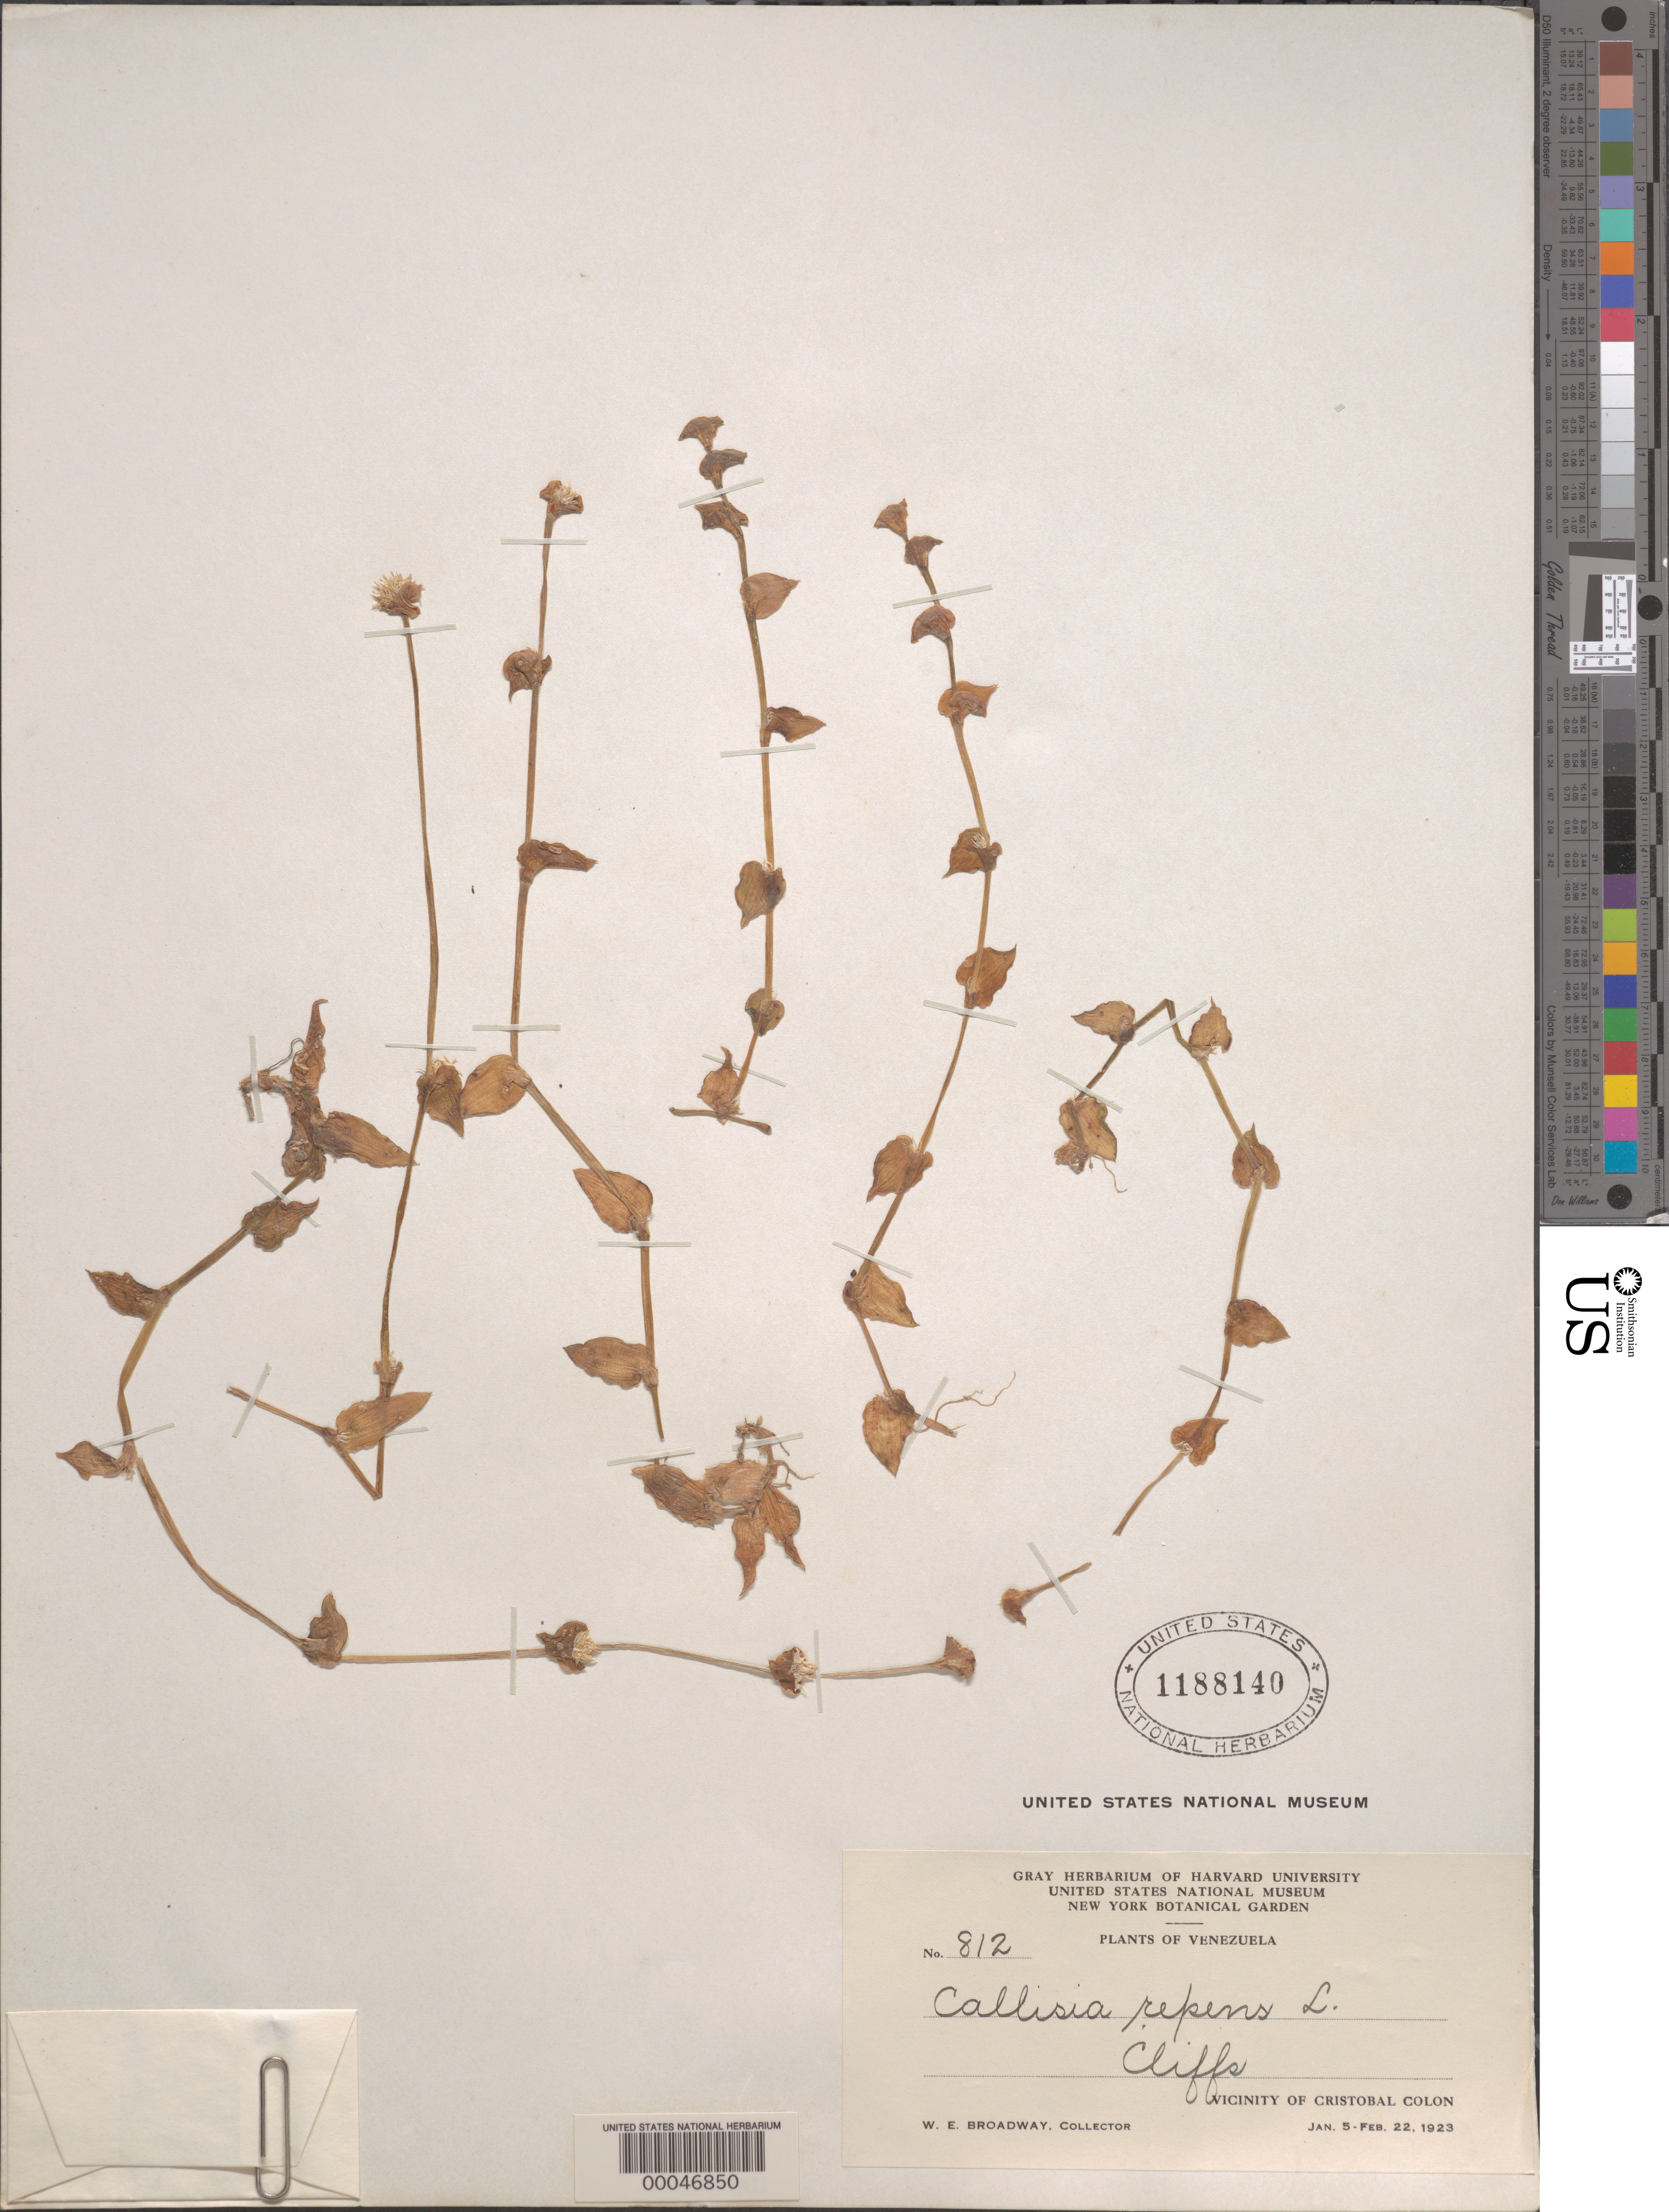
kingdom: Plantae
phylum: Tracheophyta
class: Liliopsida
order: Commelinales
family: Commelinaceae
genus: Callisia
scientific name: Callisia repens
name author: (Jacq.) L.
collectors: W. E. Broadway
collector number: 812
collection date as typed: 05 Jan 1923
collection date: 1923-01-05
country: Venezuela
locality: Near cristobal colon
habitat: Cliffs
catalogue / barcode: US 1188140